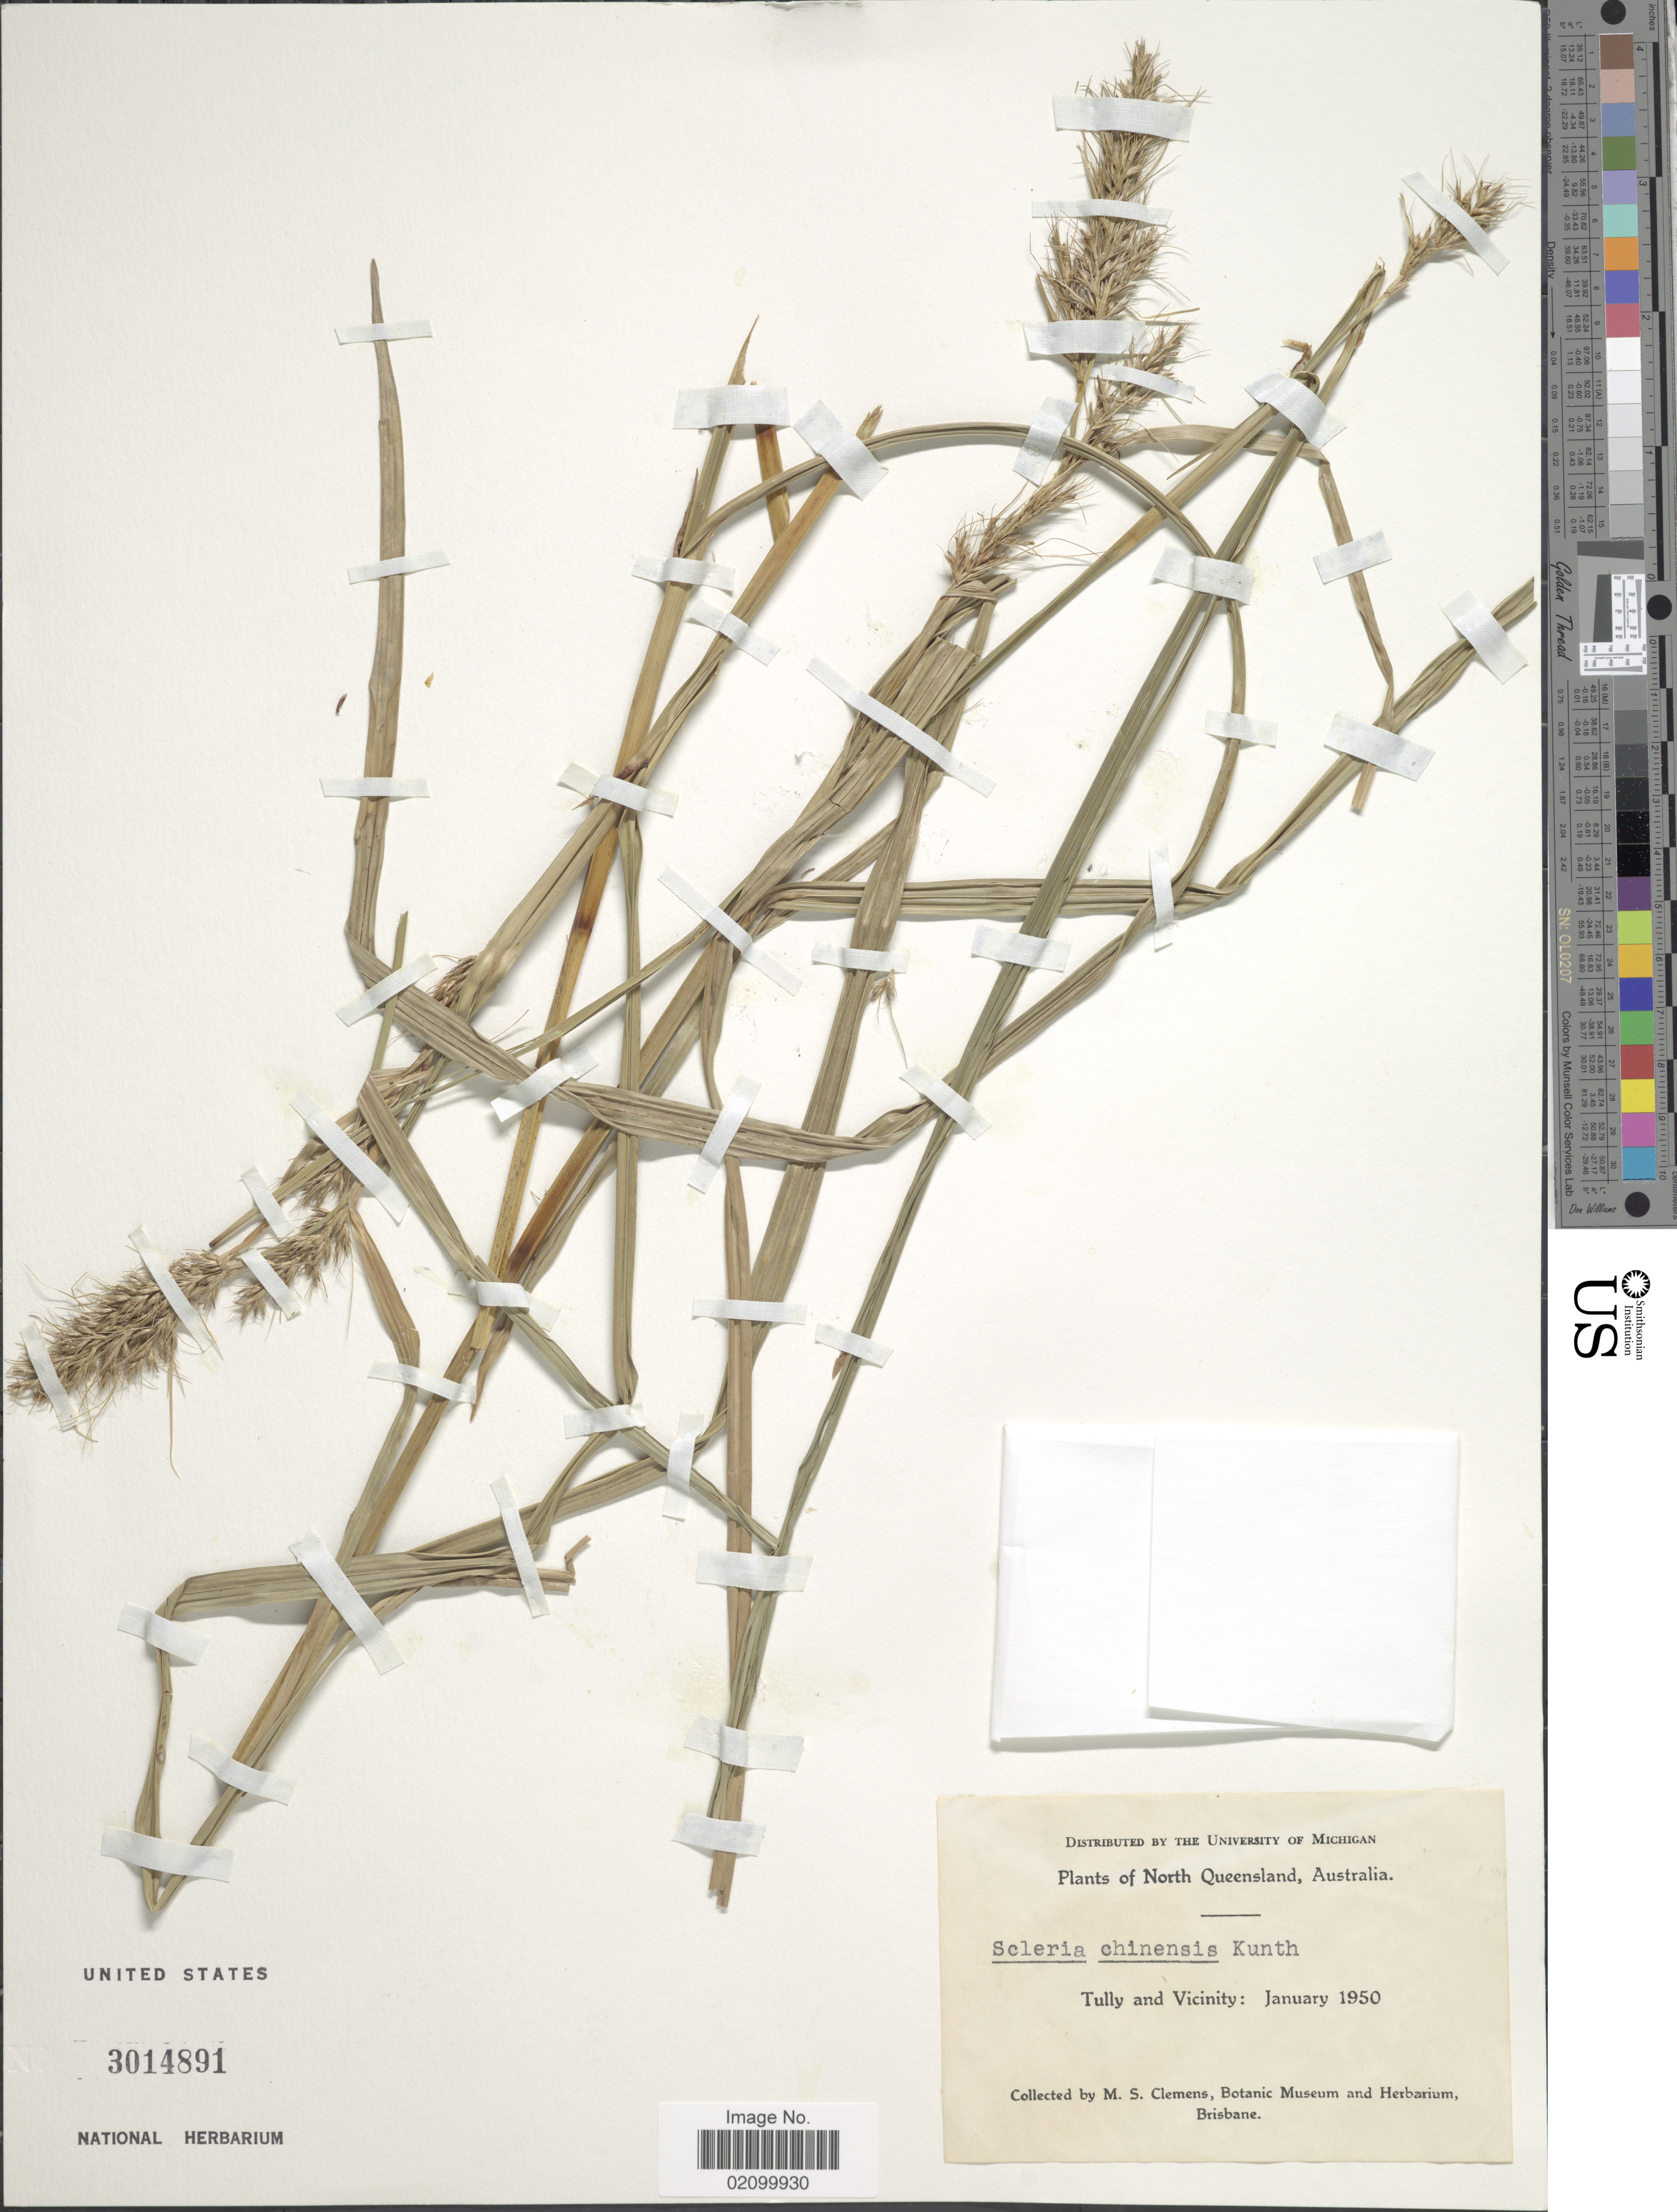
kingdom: Plantae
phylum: Tracheophyta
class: Liliopsida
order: Poales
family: Cyperaceae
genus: Scleria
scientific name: Scleria bancana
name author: Miq.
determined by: Strong, Mark T., (BOT), Smithsonian Institution - National Museum of Natural History (UNITED STATES)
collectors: M. S. Clemens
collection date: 1950-01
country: Australia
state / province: Queensland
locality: North Queensland. Tully and vicinity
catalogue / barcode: US 3014891